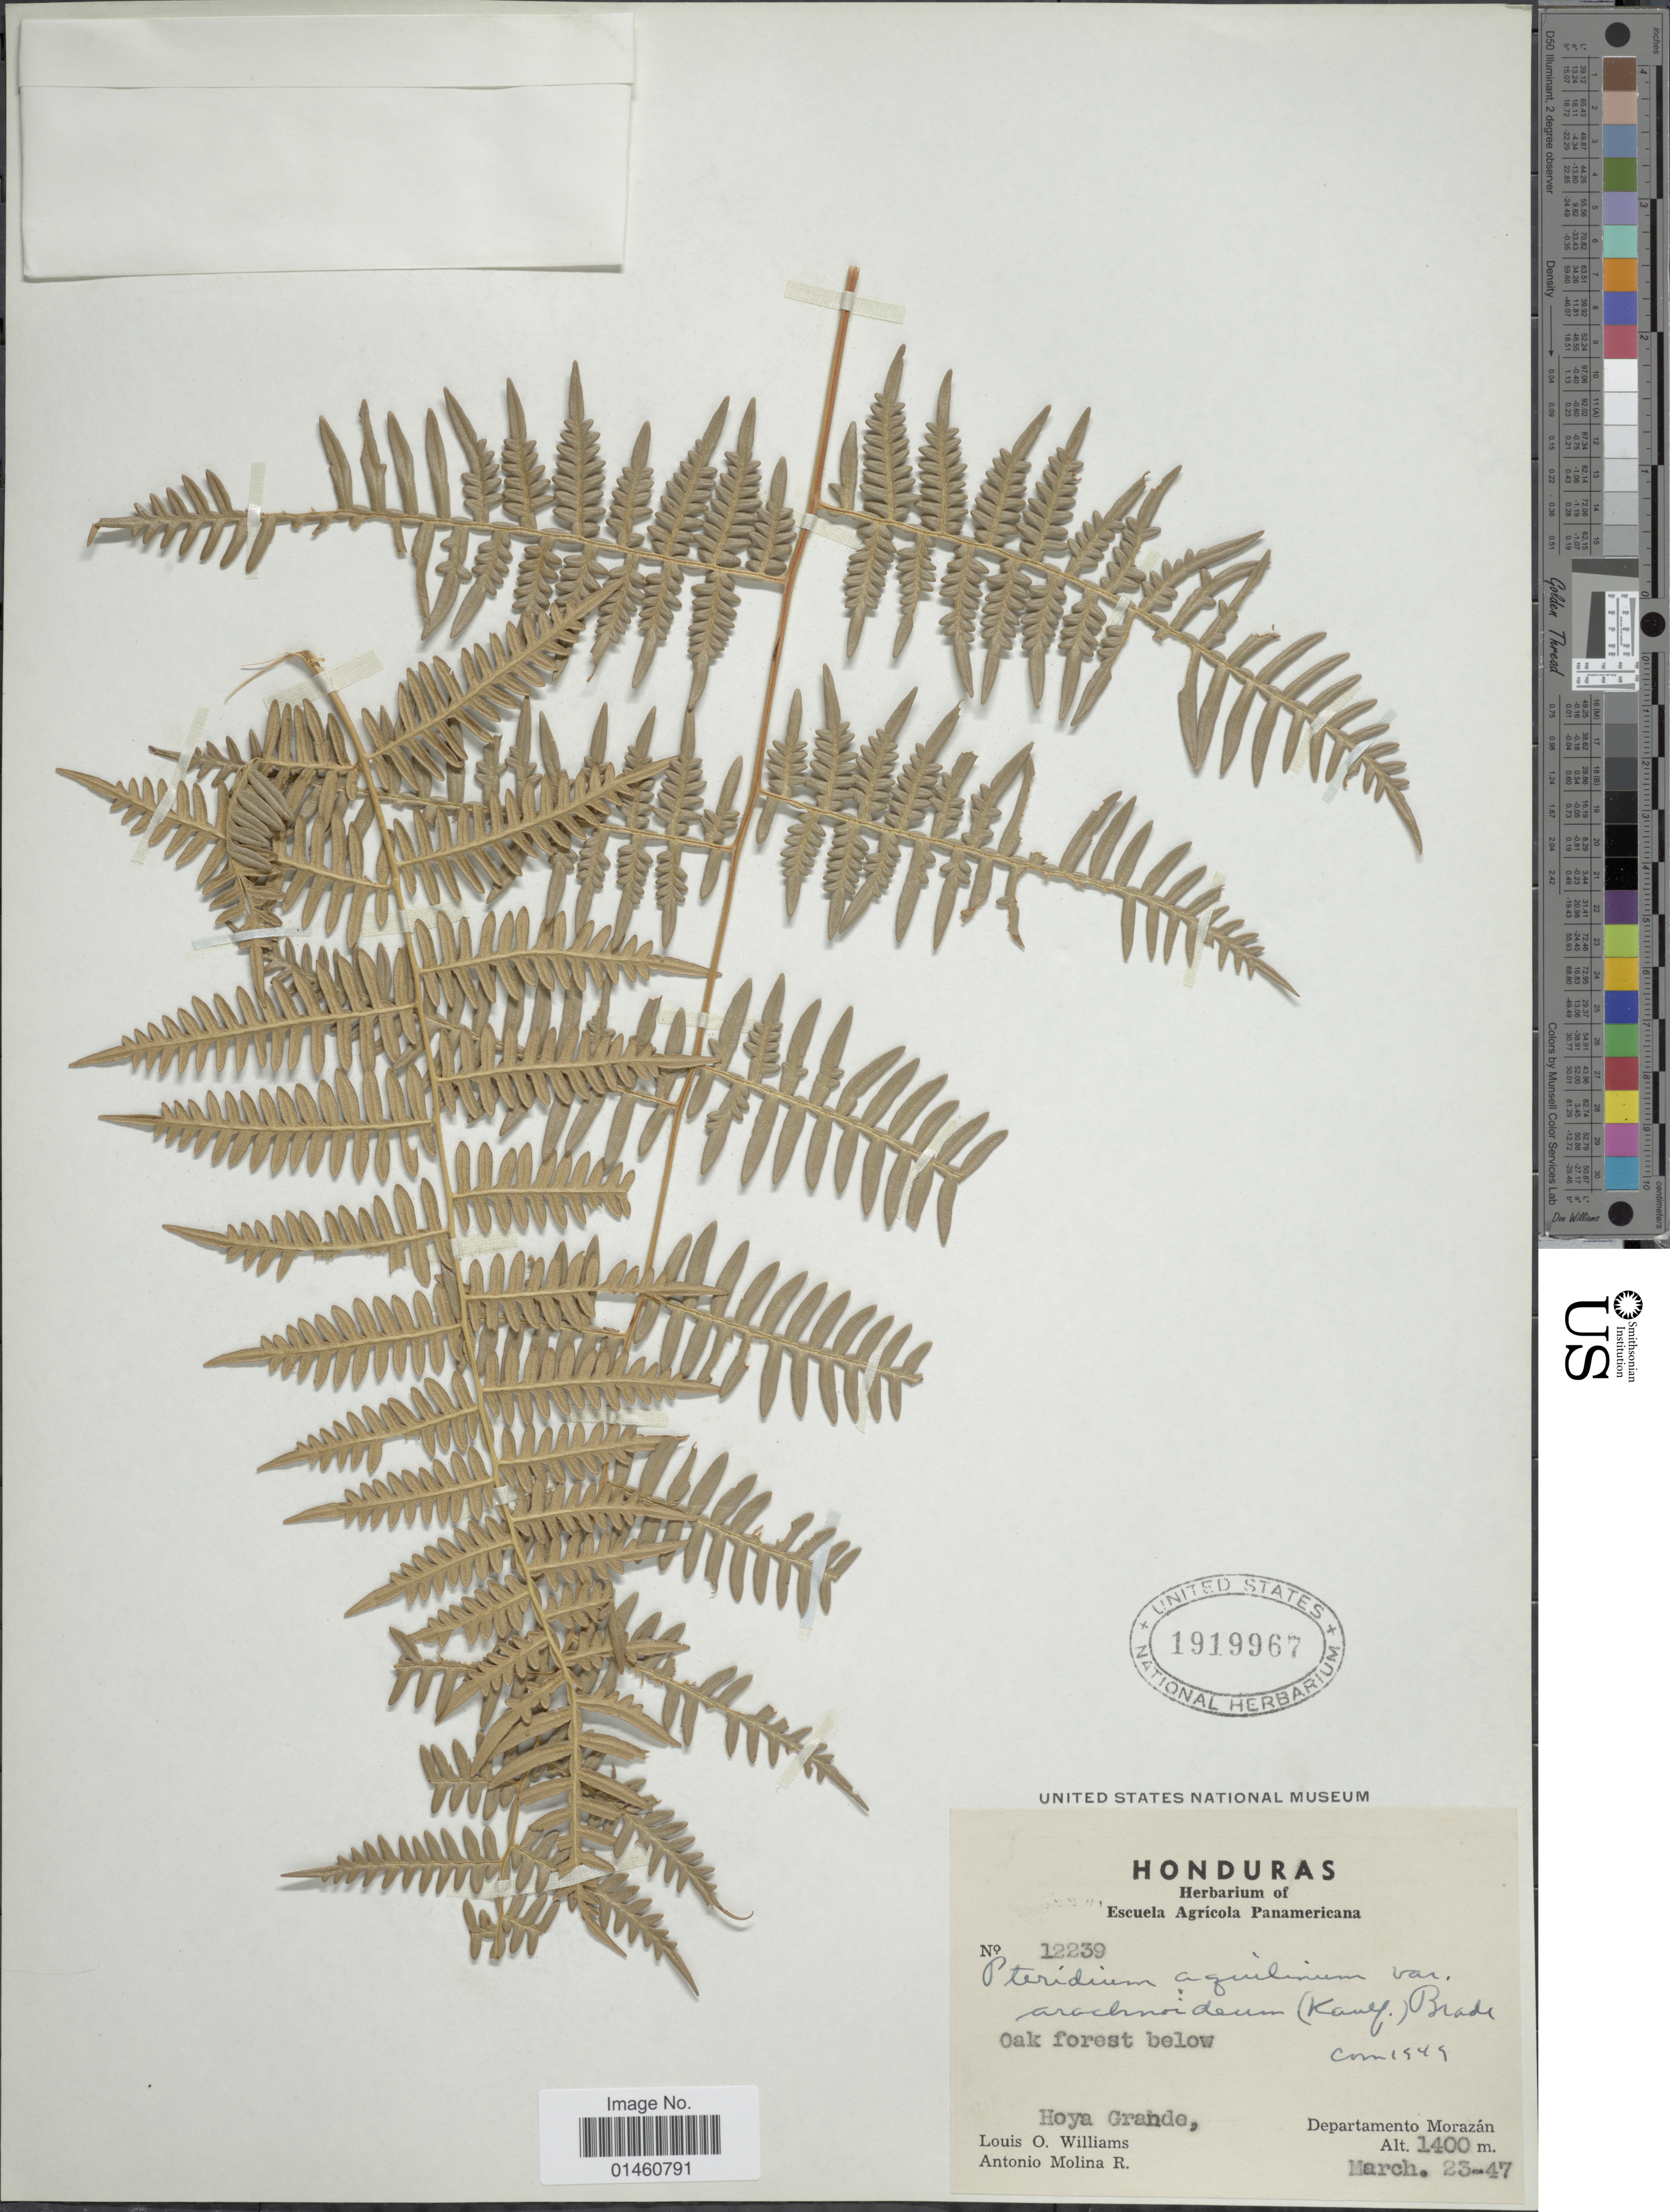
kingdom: Plantae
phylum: Tracheophyta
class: Polypodiopsida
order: Polypodiales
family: Dennstaedtiaceae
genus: Pteridium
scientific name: Pteridium aquilinum var. arachnoideum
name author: (Kaulf.) Herter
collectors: L. O. Williams & A. Molina R.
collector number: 12239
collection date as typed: Transcribed d/m/y: 23/3/47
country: Honduras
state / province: Fco. Morazán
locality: Hoya Grande.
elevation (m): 1400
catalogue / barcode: US 1919967